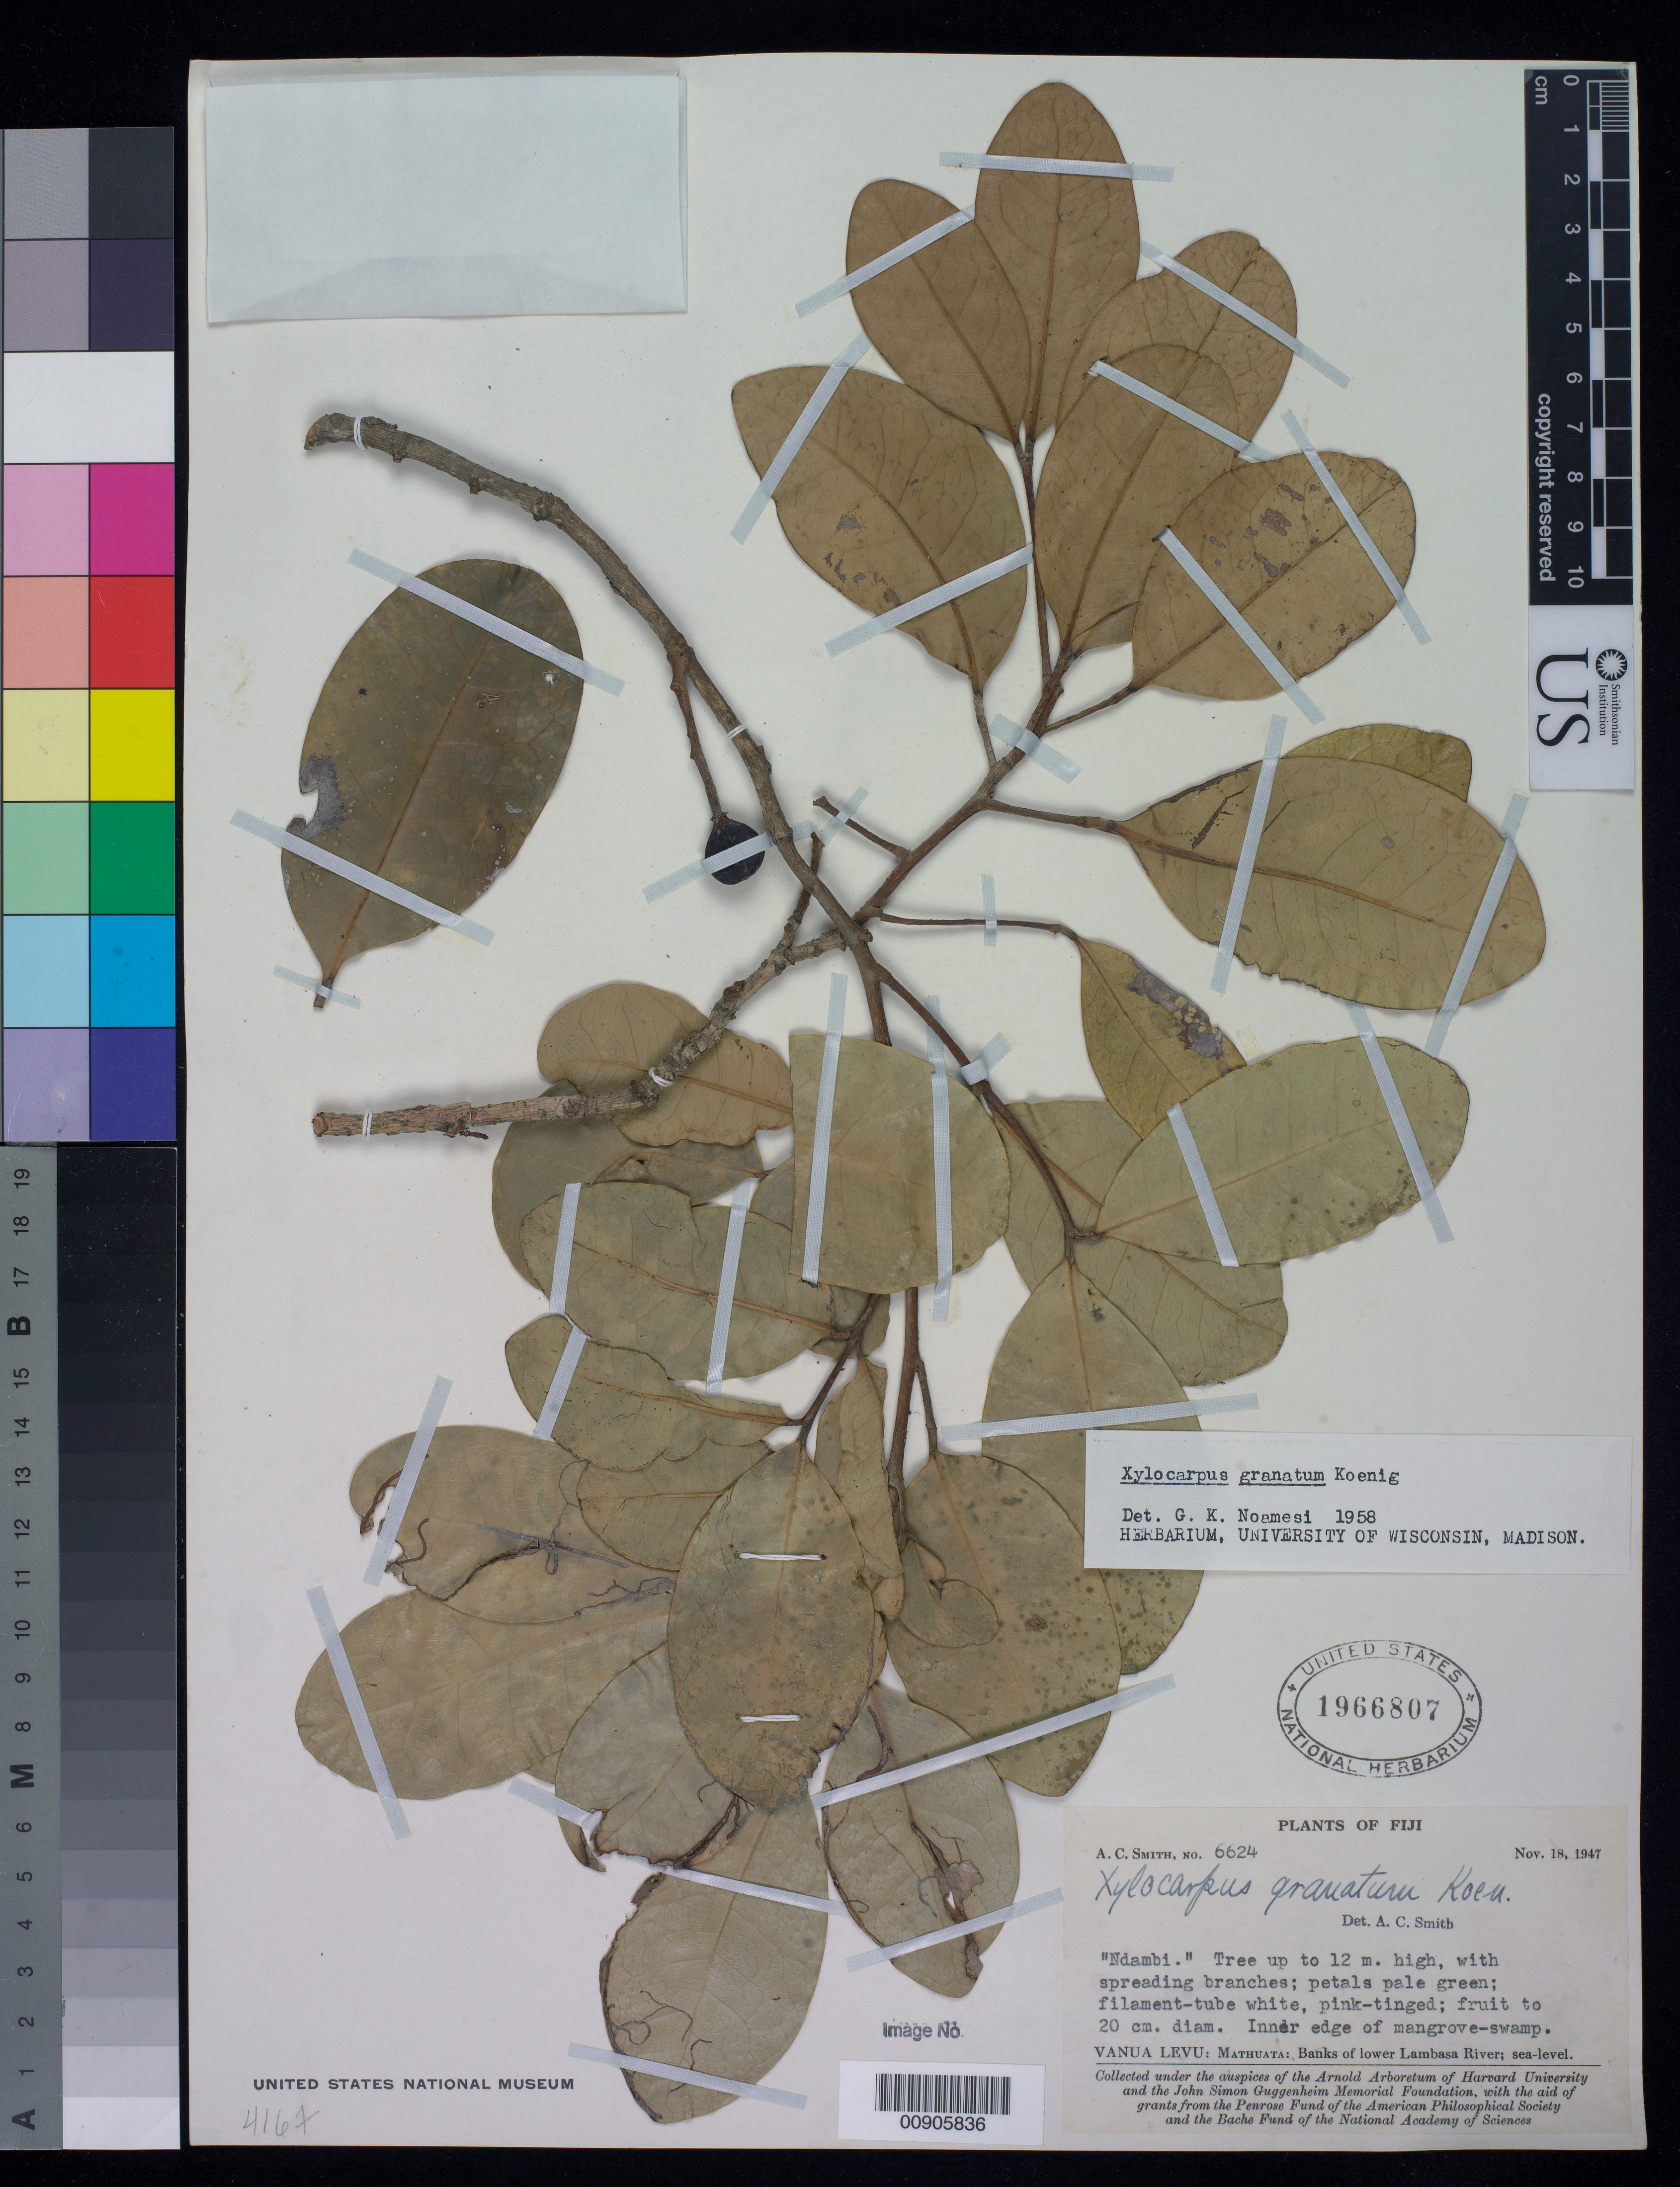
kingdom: Plantae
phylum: Tracheophyta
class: Magnoliopsida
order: Sapindales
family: Meliaceae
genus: Xylocarpus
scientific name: Xylocarpus granatum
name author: J. Koenig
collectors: C. A. Smith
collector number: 6624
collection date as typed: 18 Nov 1947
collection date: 1947-11-18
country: Fiji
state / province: Vanua Levu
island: Macuata-i-wai [Mathuata-i-wai]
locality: Mathuata: banks of lower Lambasa River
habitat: inner edge of mangrove swamp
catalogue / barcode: US 1966807